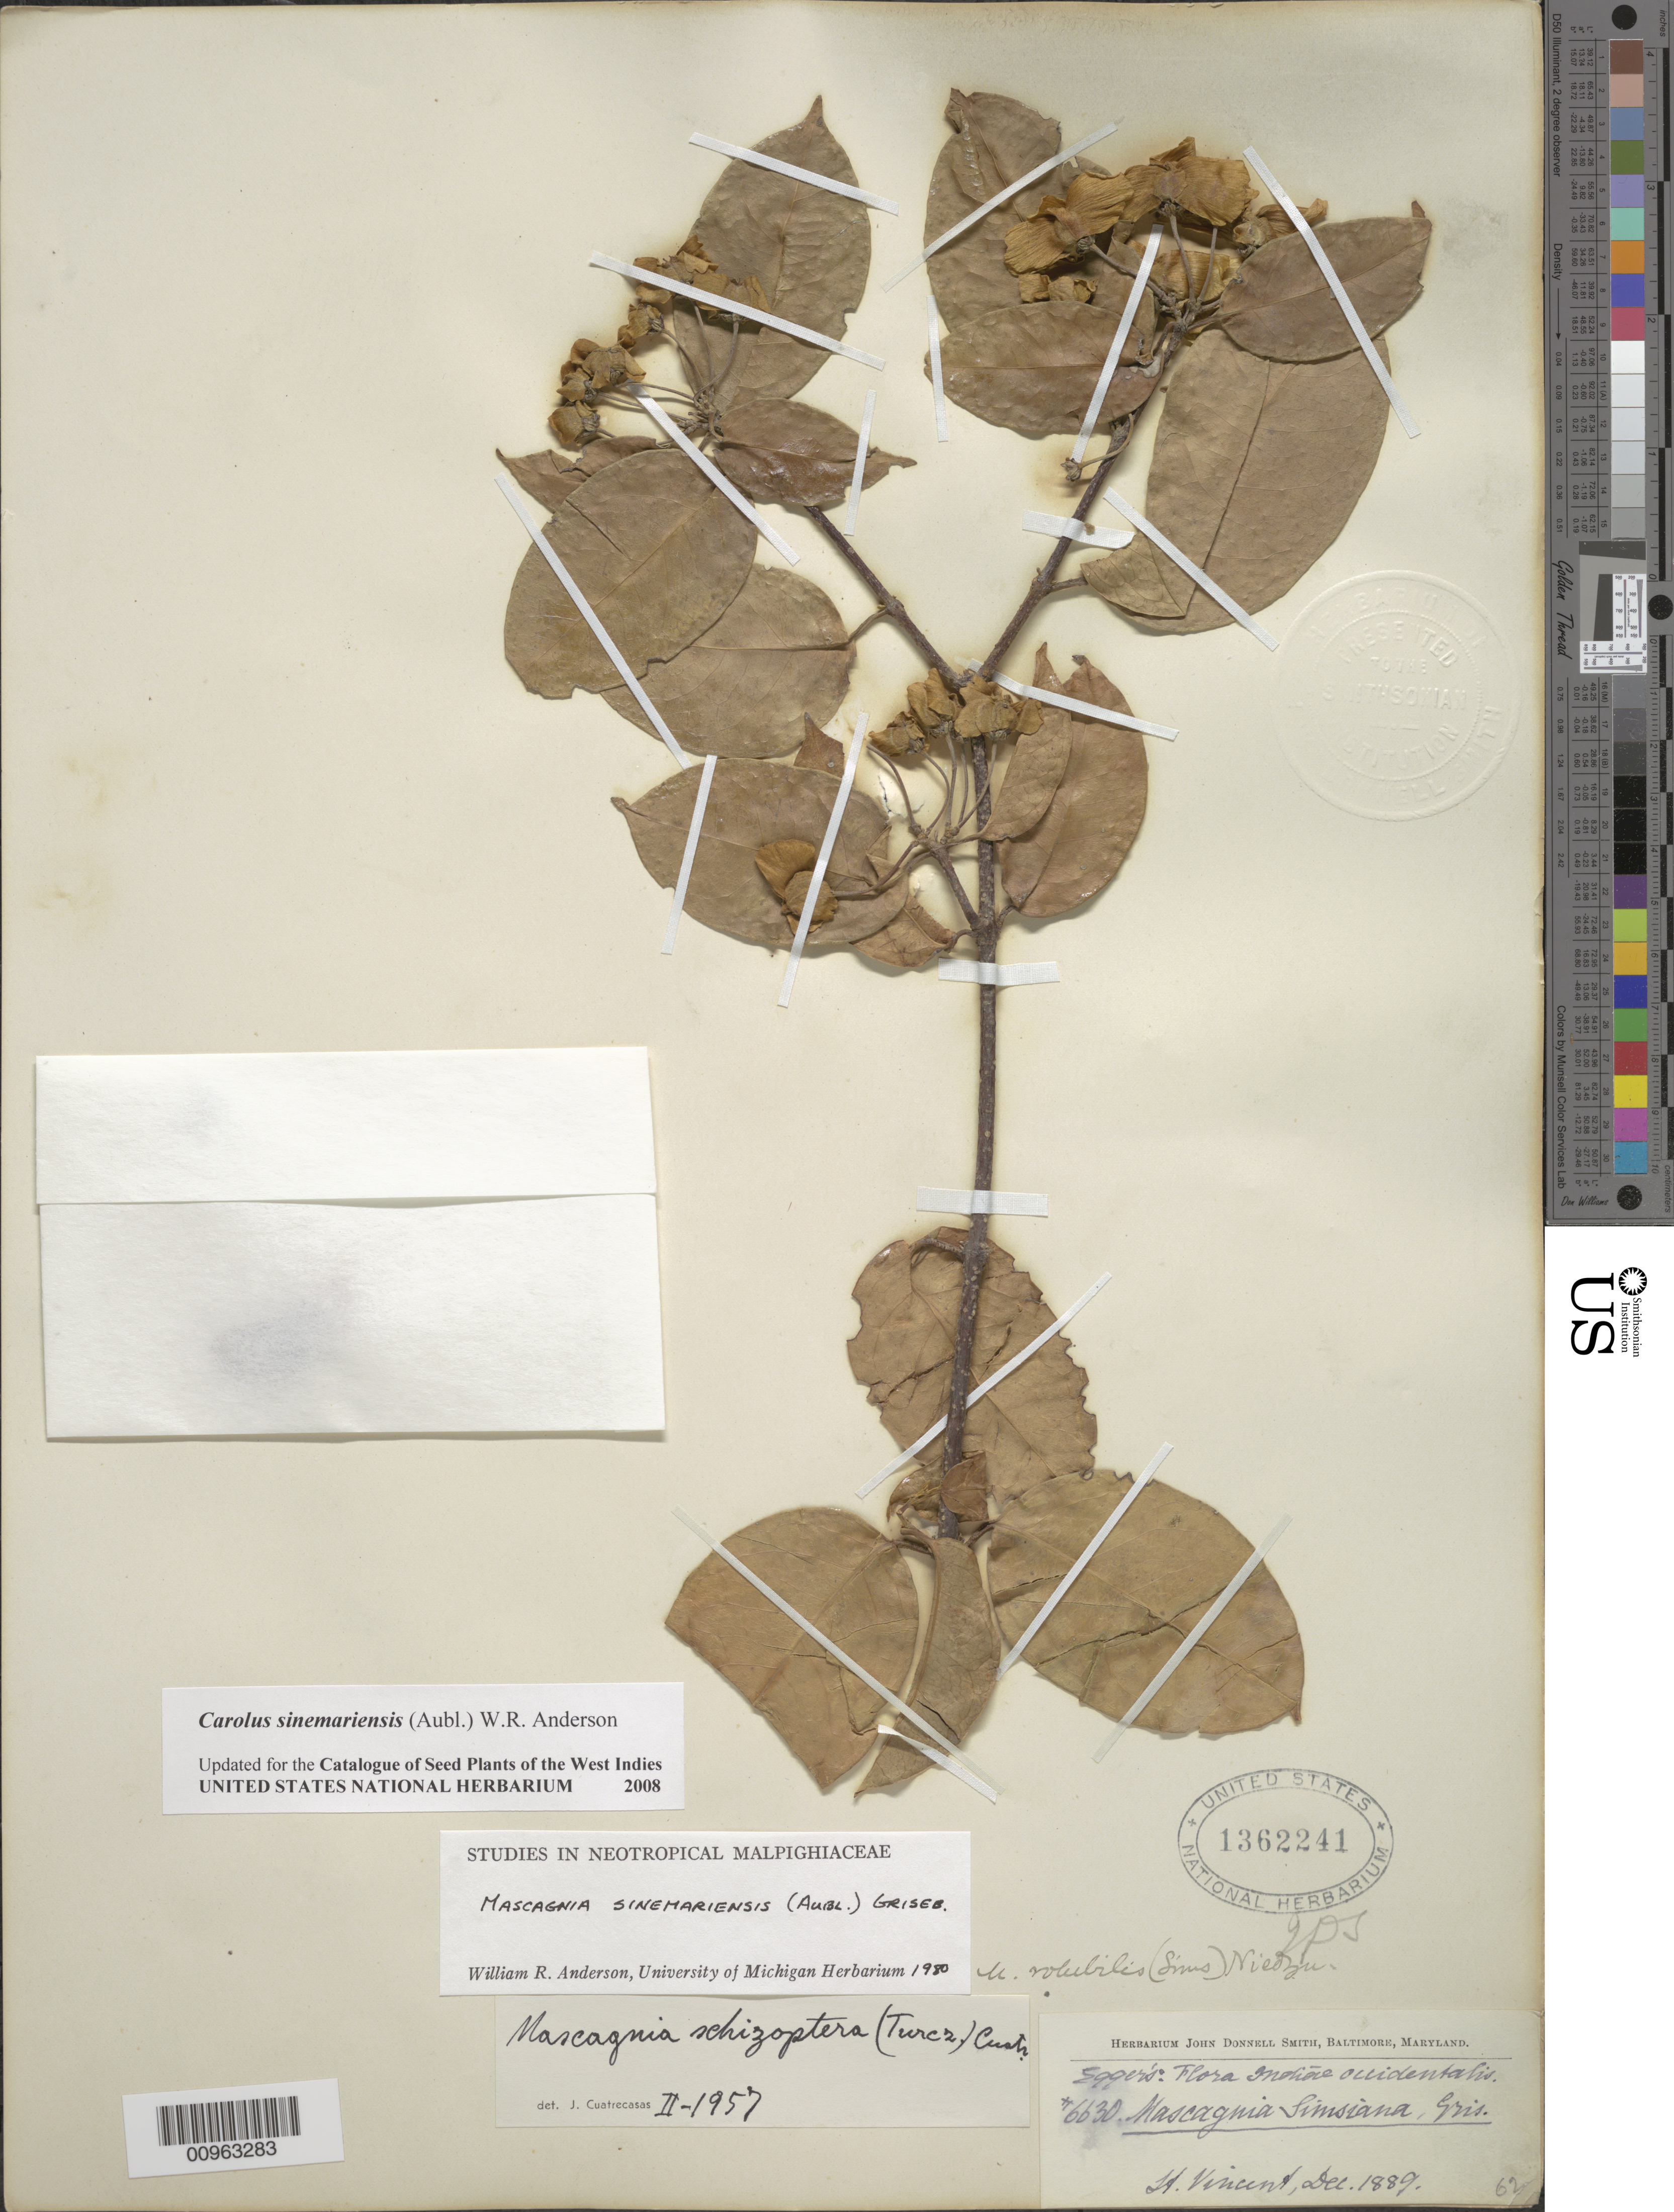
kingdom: Plantae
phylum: Tracheophyta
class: Magnoliopsida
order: Malpighiales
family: Malpighiaceae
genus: Carolus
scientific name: Carolus sinemariensis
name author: (Aubl.) W.R. Anderson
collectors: H. F. A. von Eggers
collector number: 6630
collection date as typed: Dec 1889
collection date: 1889-12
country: St. Vincent - Grenadines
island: St. Vincent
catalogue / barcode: US 1362241